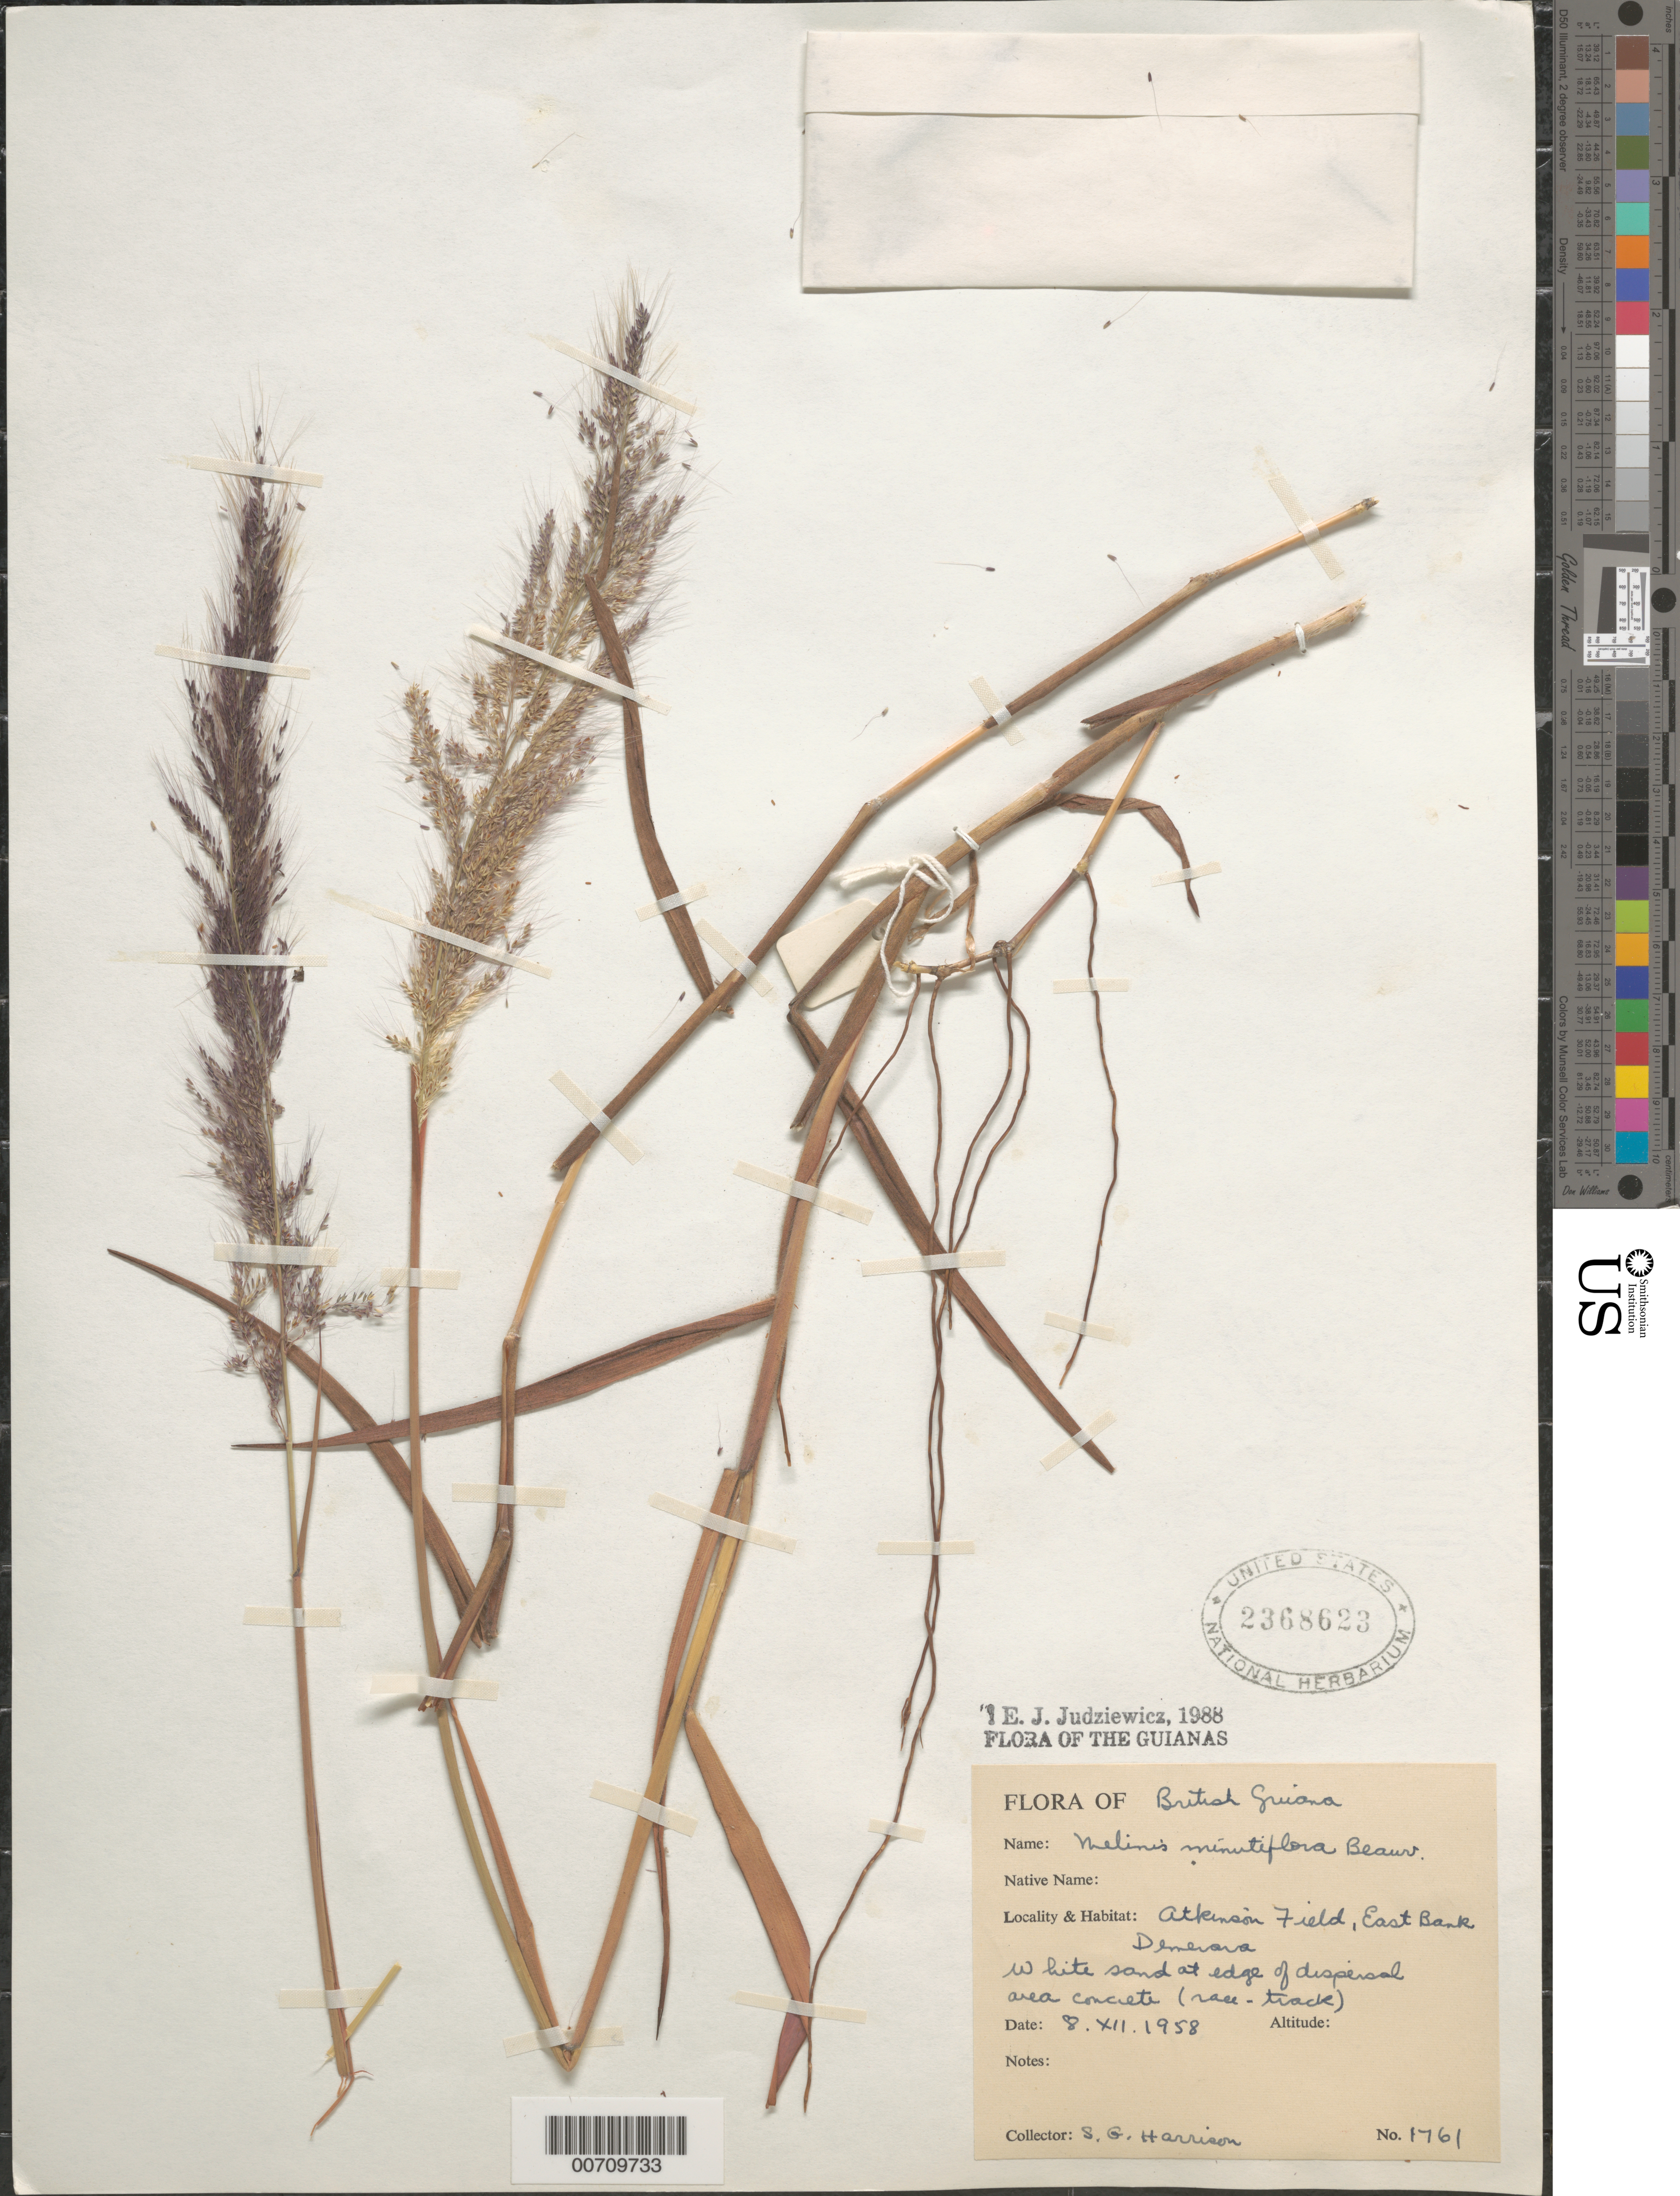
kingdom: Plantae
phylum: Tracheophyta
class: Liliopsida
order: Poales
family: Poaceae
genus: Melinis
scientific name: Melinis minutiflora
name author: P. Beauv.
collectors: S. G. Harrison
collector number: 1761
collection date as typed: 8-Dec-58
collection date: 1958-12-08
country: Guyana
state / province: Demerara-Mahaica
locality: Demerara, East Bank, Atkinson Field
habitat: White sand at edge of dispersal area concrete (race-track)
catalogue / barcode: US 2368623